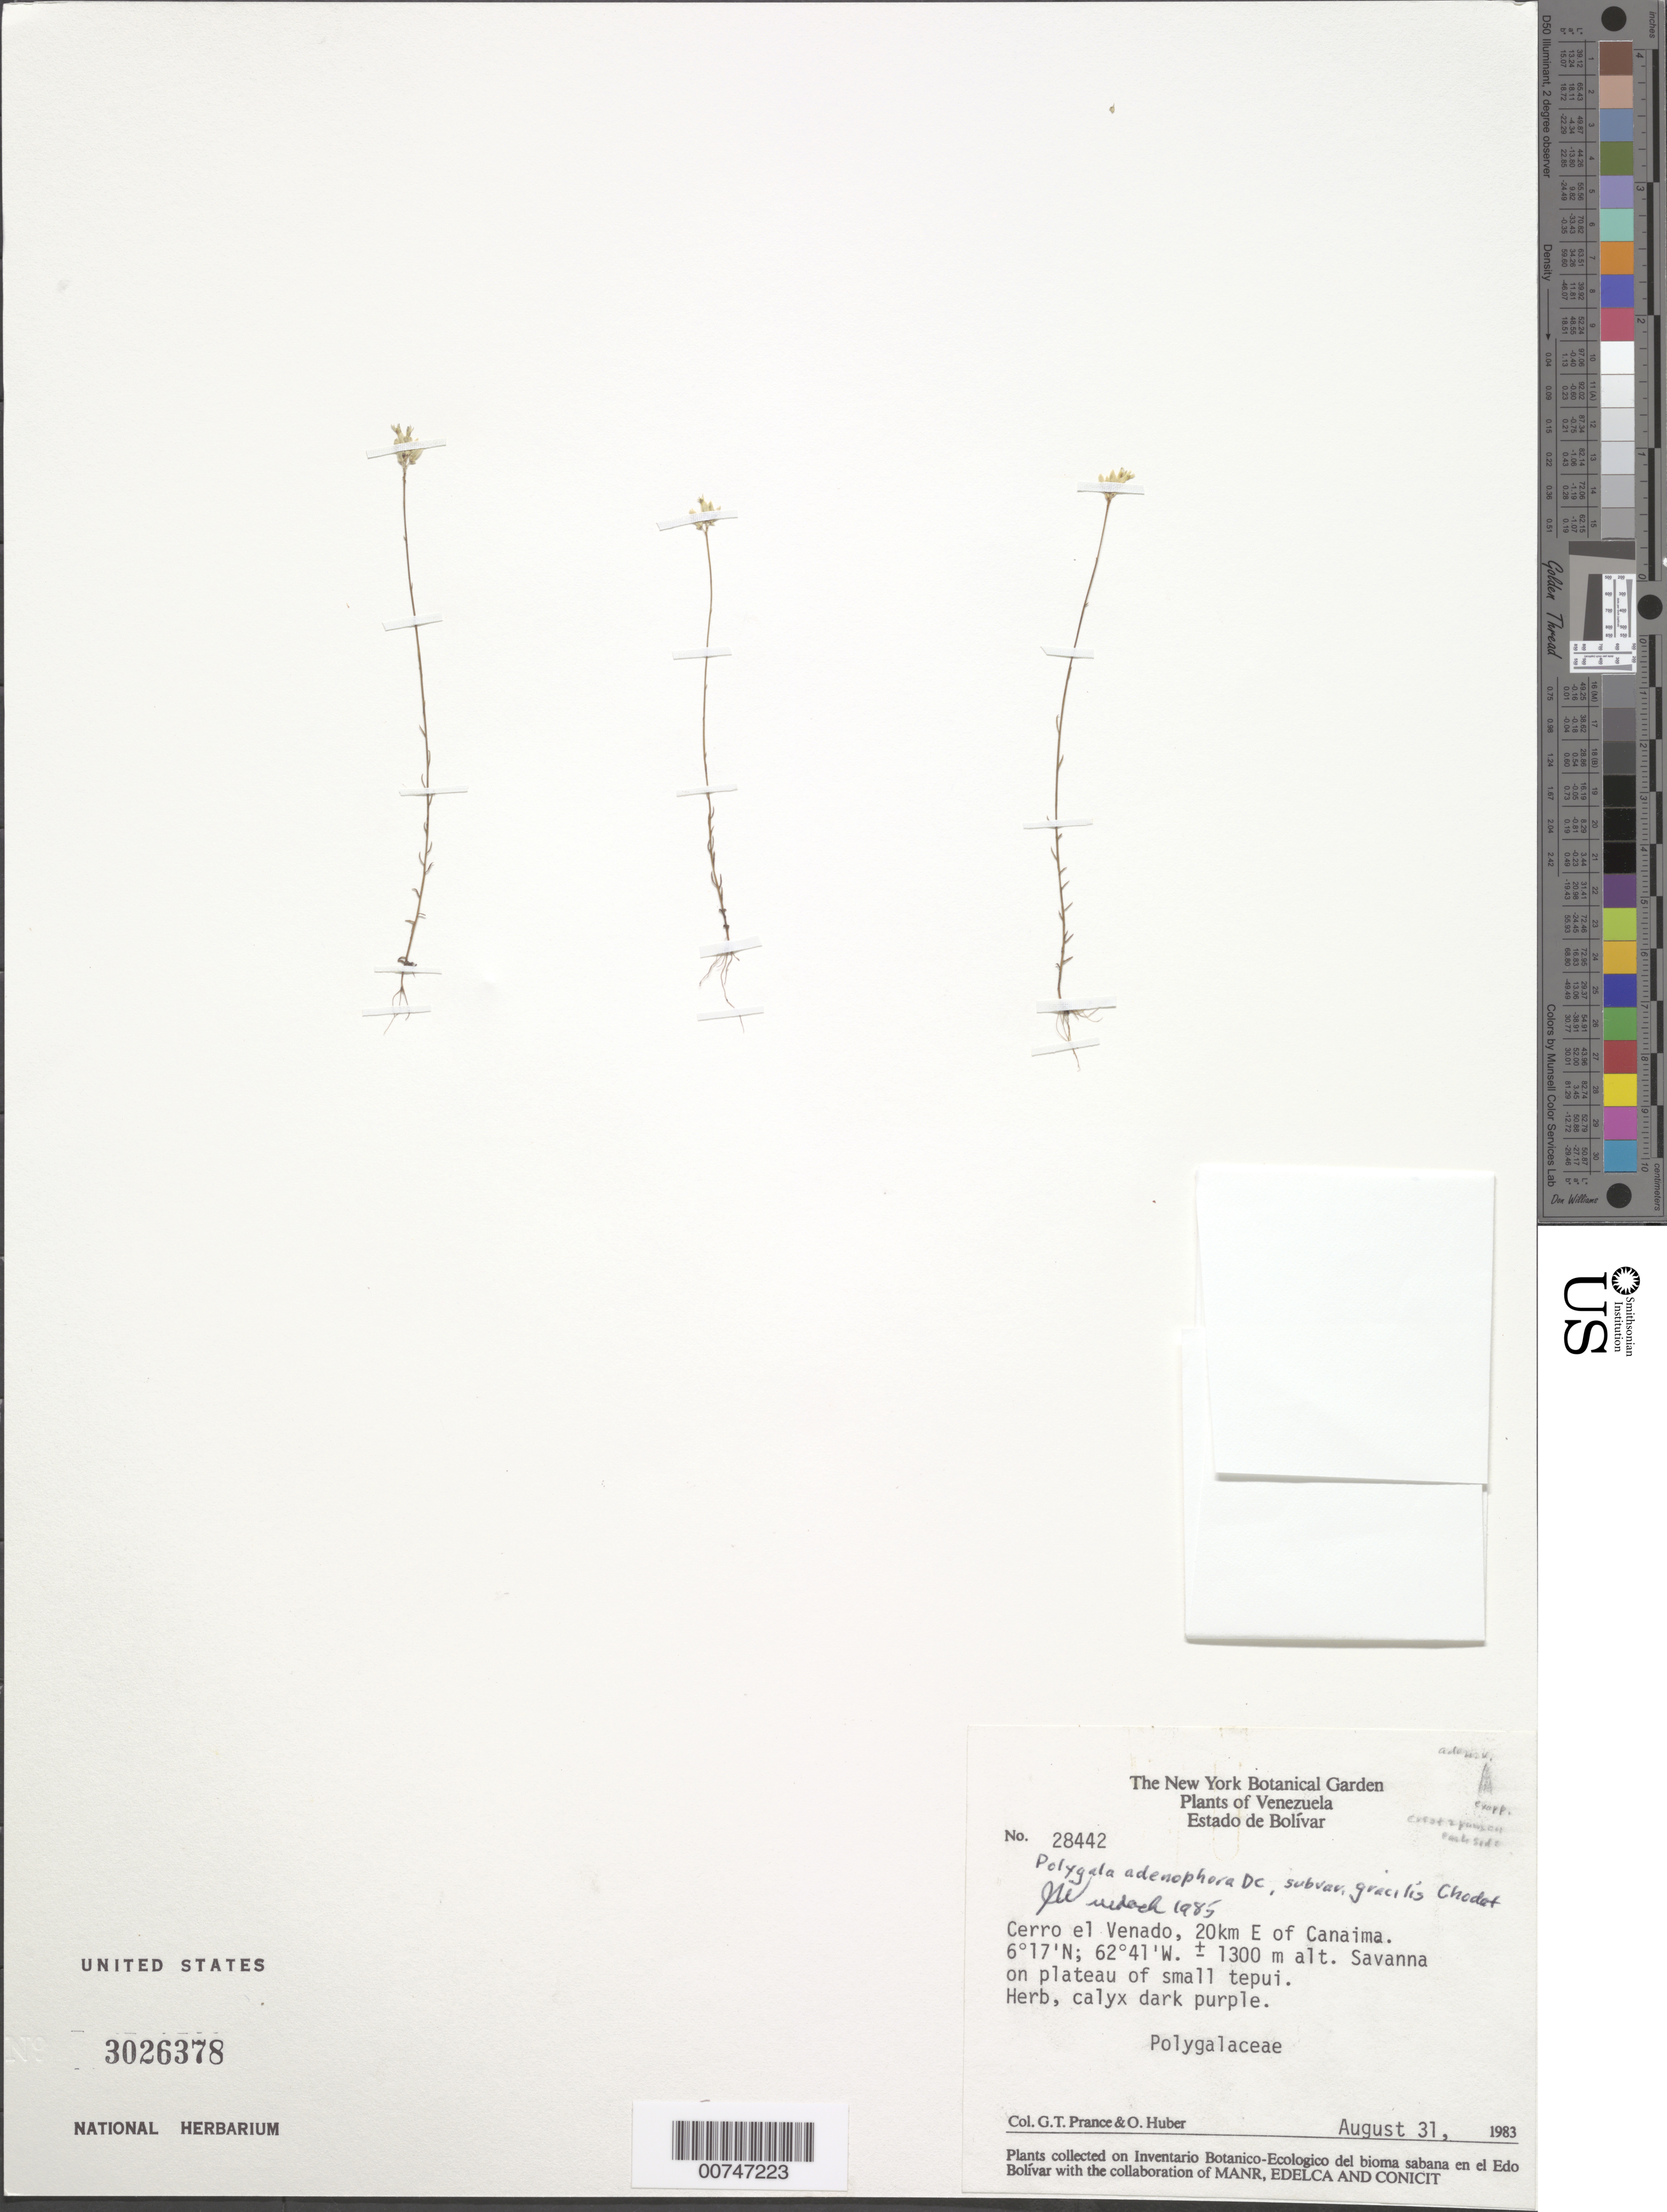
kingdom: Plantae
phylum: Tracheophyta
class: Magnoliopsida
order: Fabales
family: Polygalaceae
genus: Polygala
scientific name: Polygala adenophora subvar. gracilis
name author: Chodat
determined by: Wurdack, John J., (US), US (UNITED STATES)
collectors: G. T. Prance & O. Huber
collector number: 28442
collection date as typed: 31-Aug-83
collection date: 1983-08-31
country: Venezuela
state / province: Bolívar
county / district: Piar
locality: Cerro el Venado, 20 km E of Canaima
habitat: Savanna on plateau of small tepui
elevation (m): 1300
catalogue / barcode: US 3026378